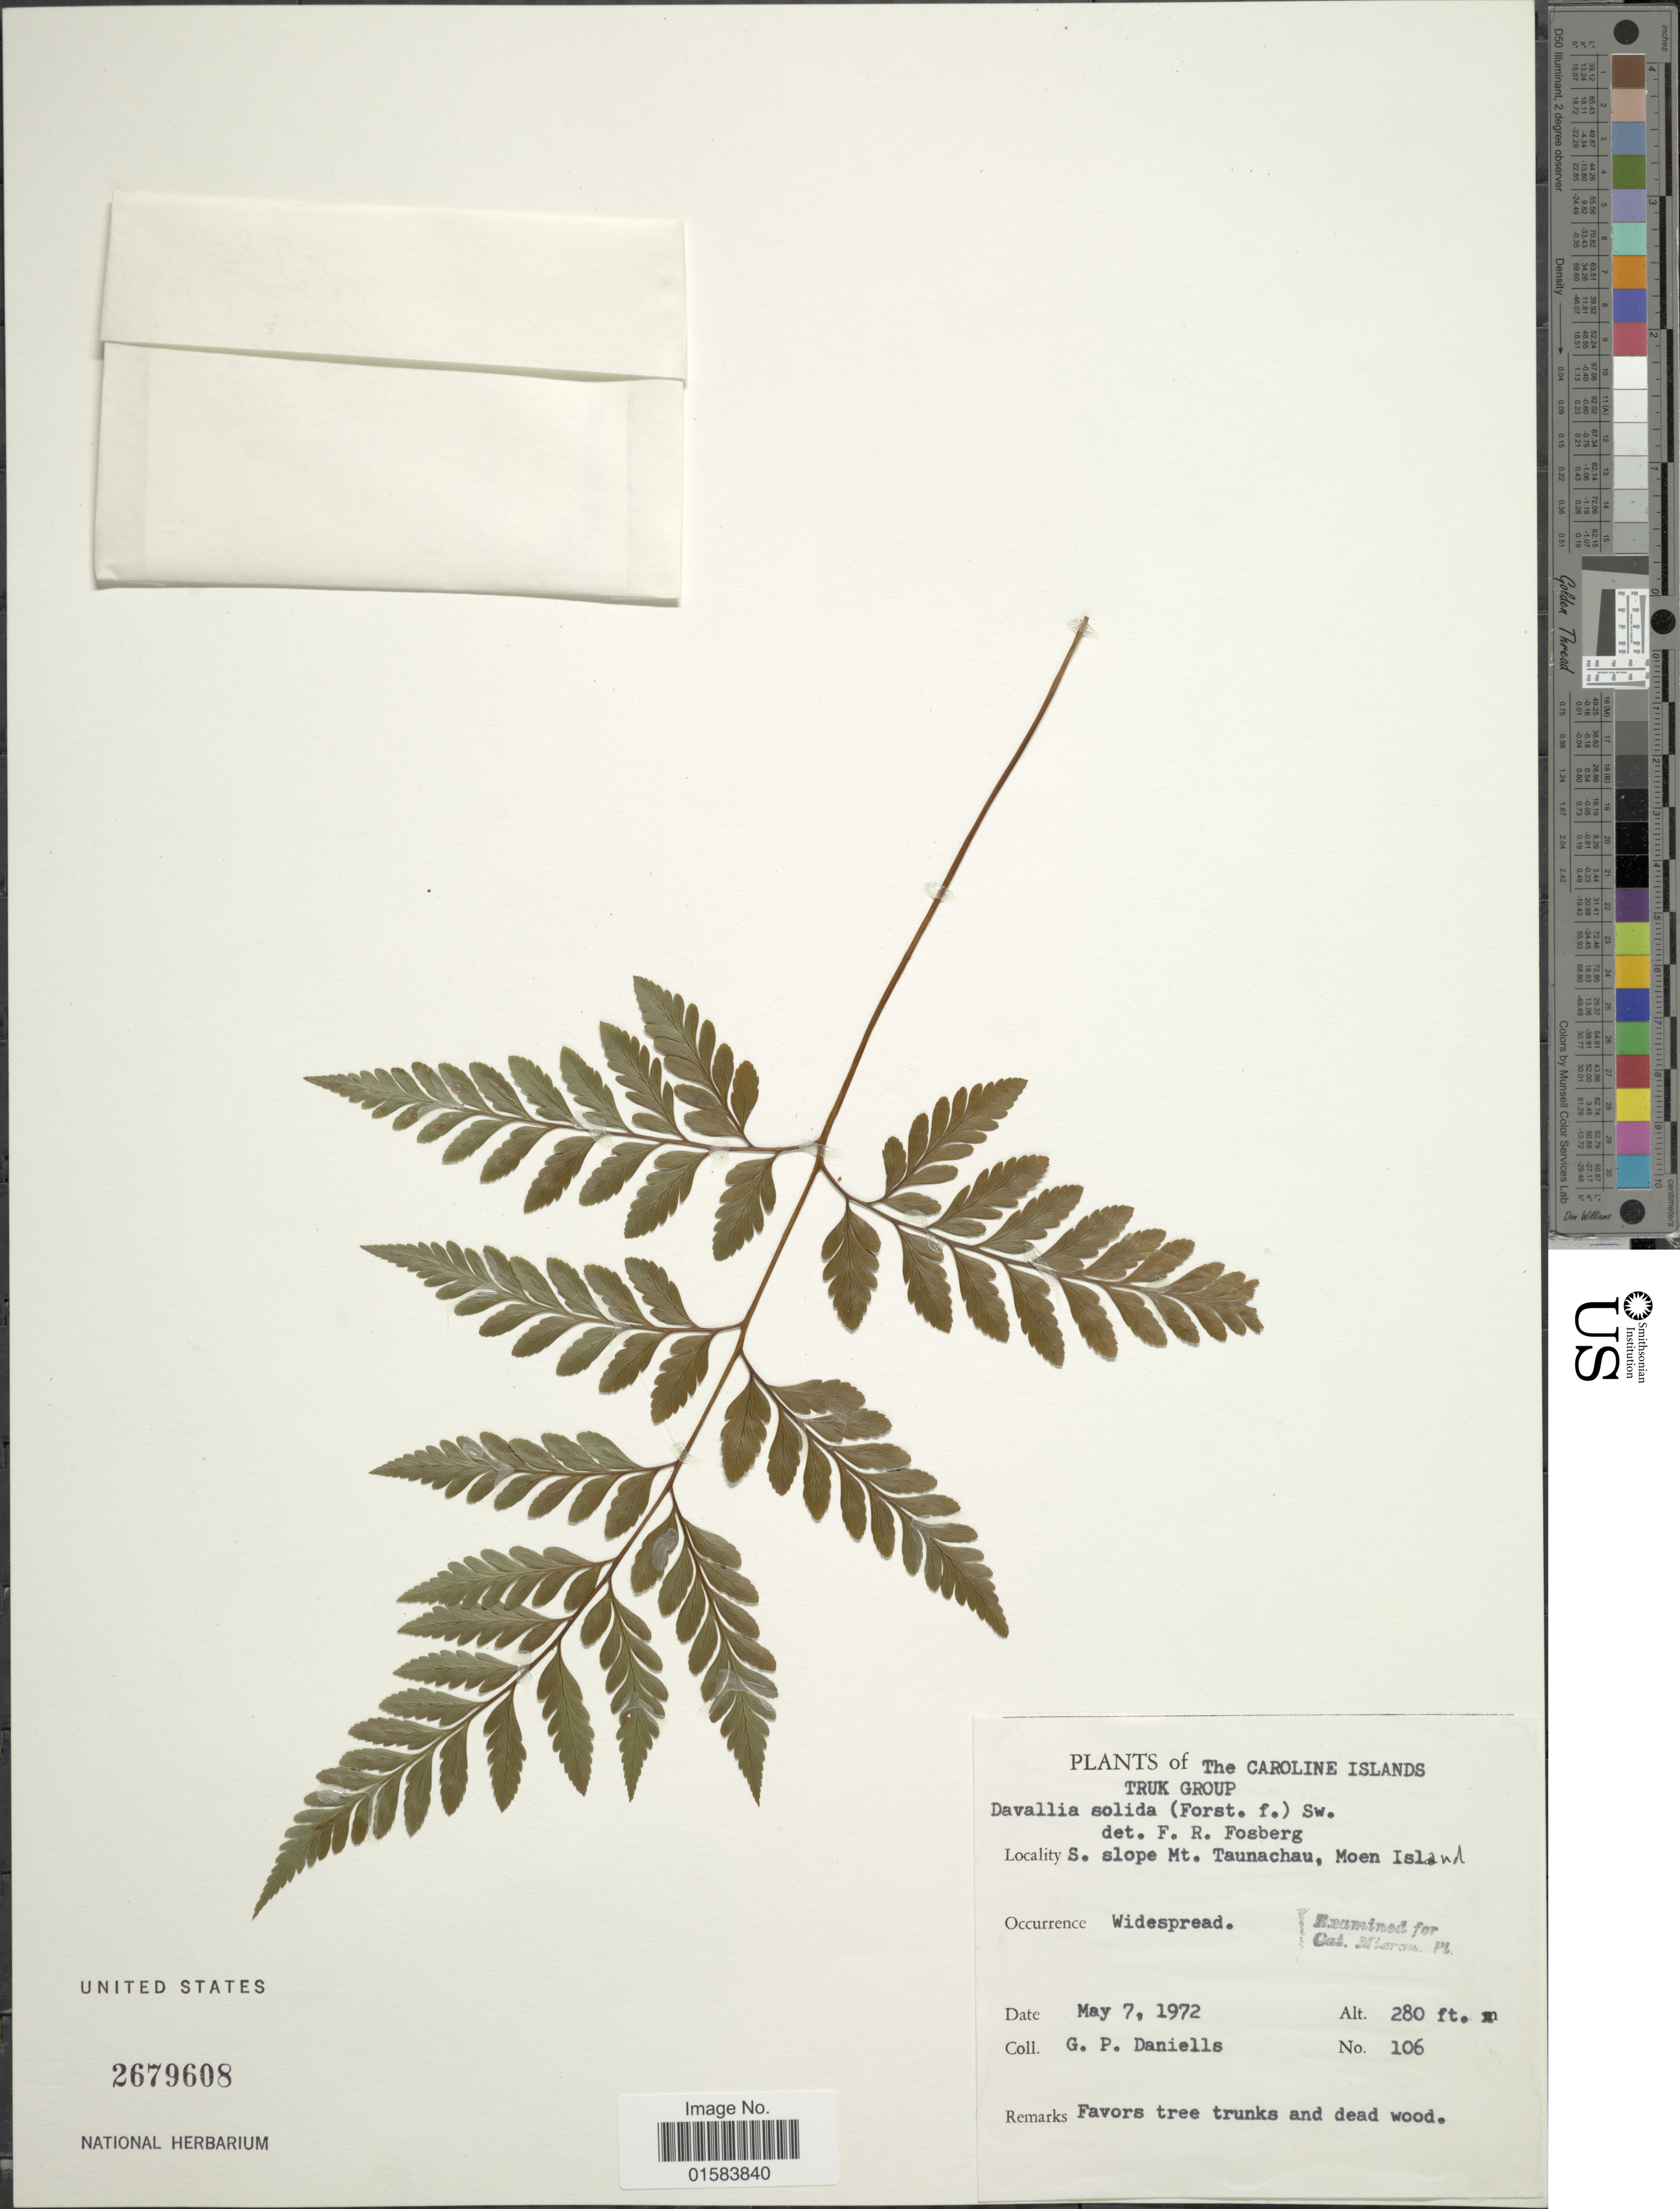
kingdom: Plantae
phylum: Tracheophyta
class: Polypodiopsida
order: Polypodiales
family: Davalliaceae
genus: Davallia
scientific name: Davallia solida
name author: (G. Forst.) Sw.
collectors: G. Daniells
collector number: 106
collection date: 1972-05-07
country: Micronesia, Federated States of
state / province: Truk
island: Moen [Wono]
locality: The Caroline Islands, Truk Group, S. slope Mt Tanachau, Moen Island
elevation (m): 85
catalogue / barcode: US 2679608